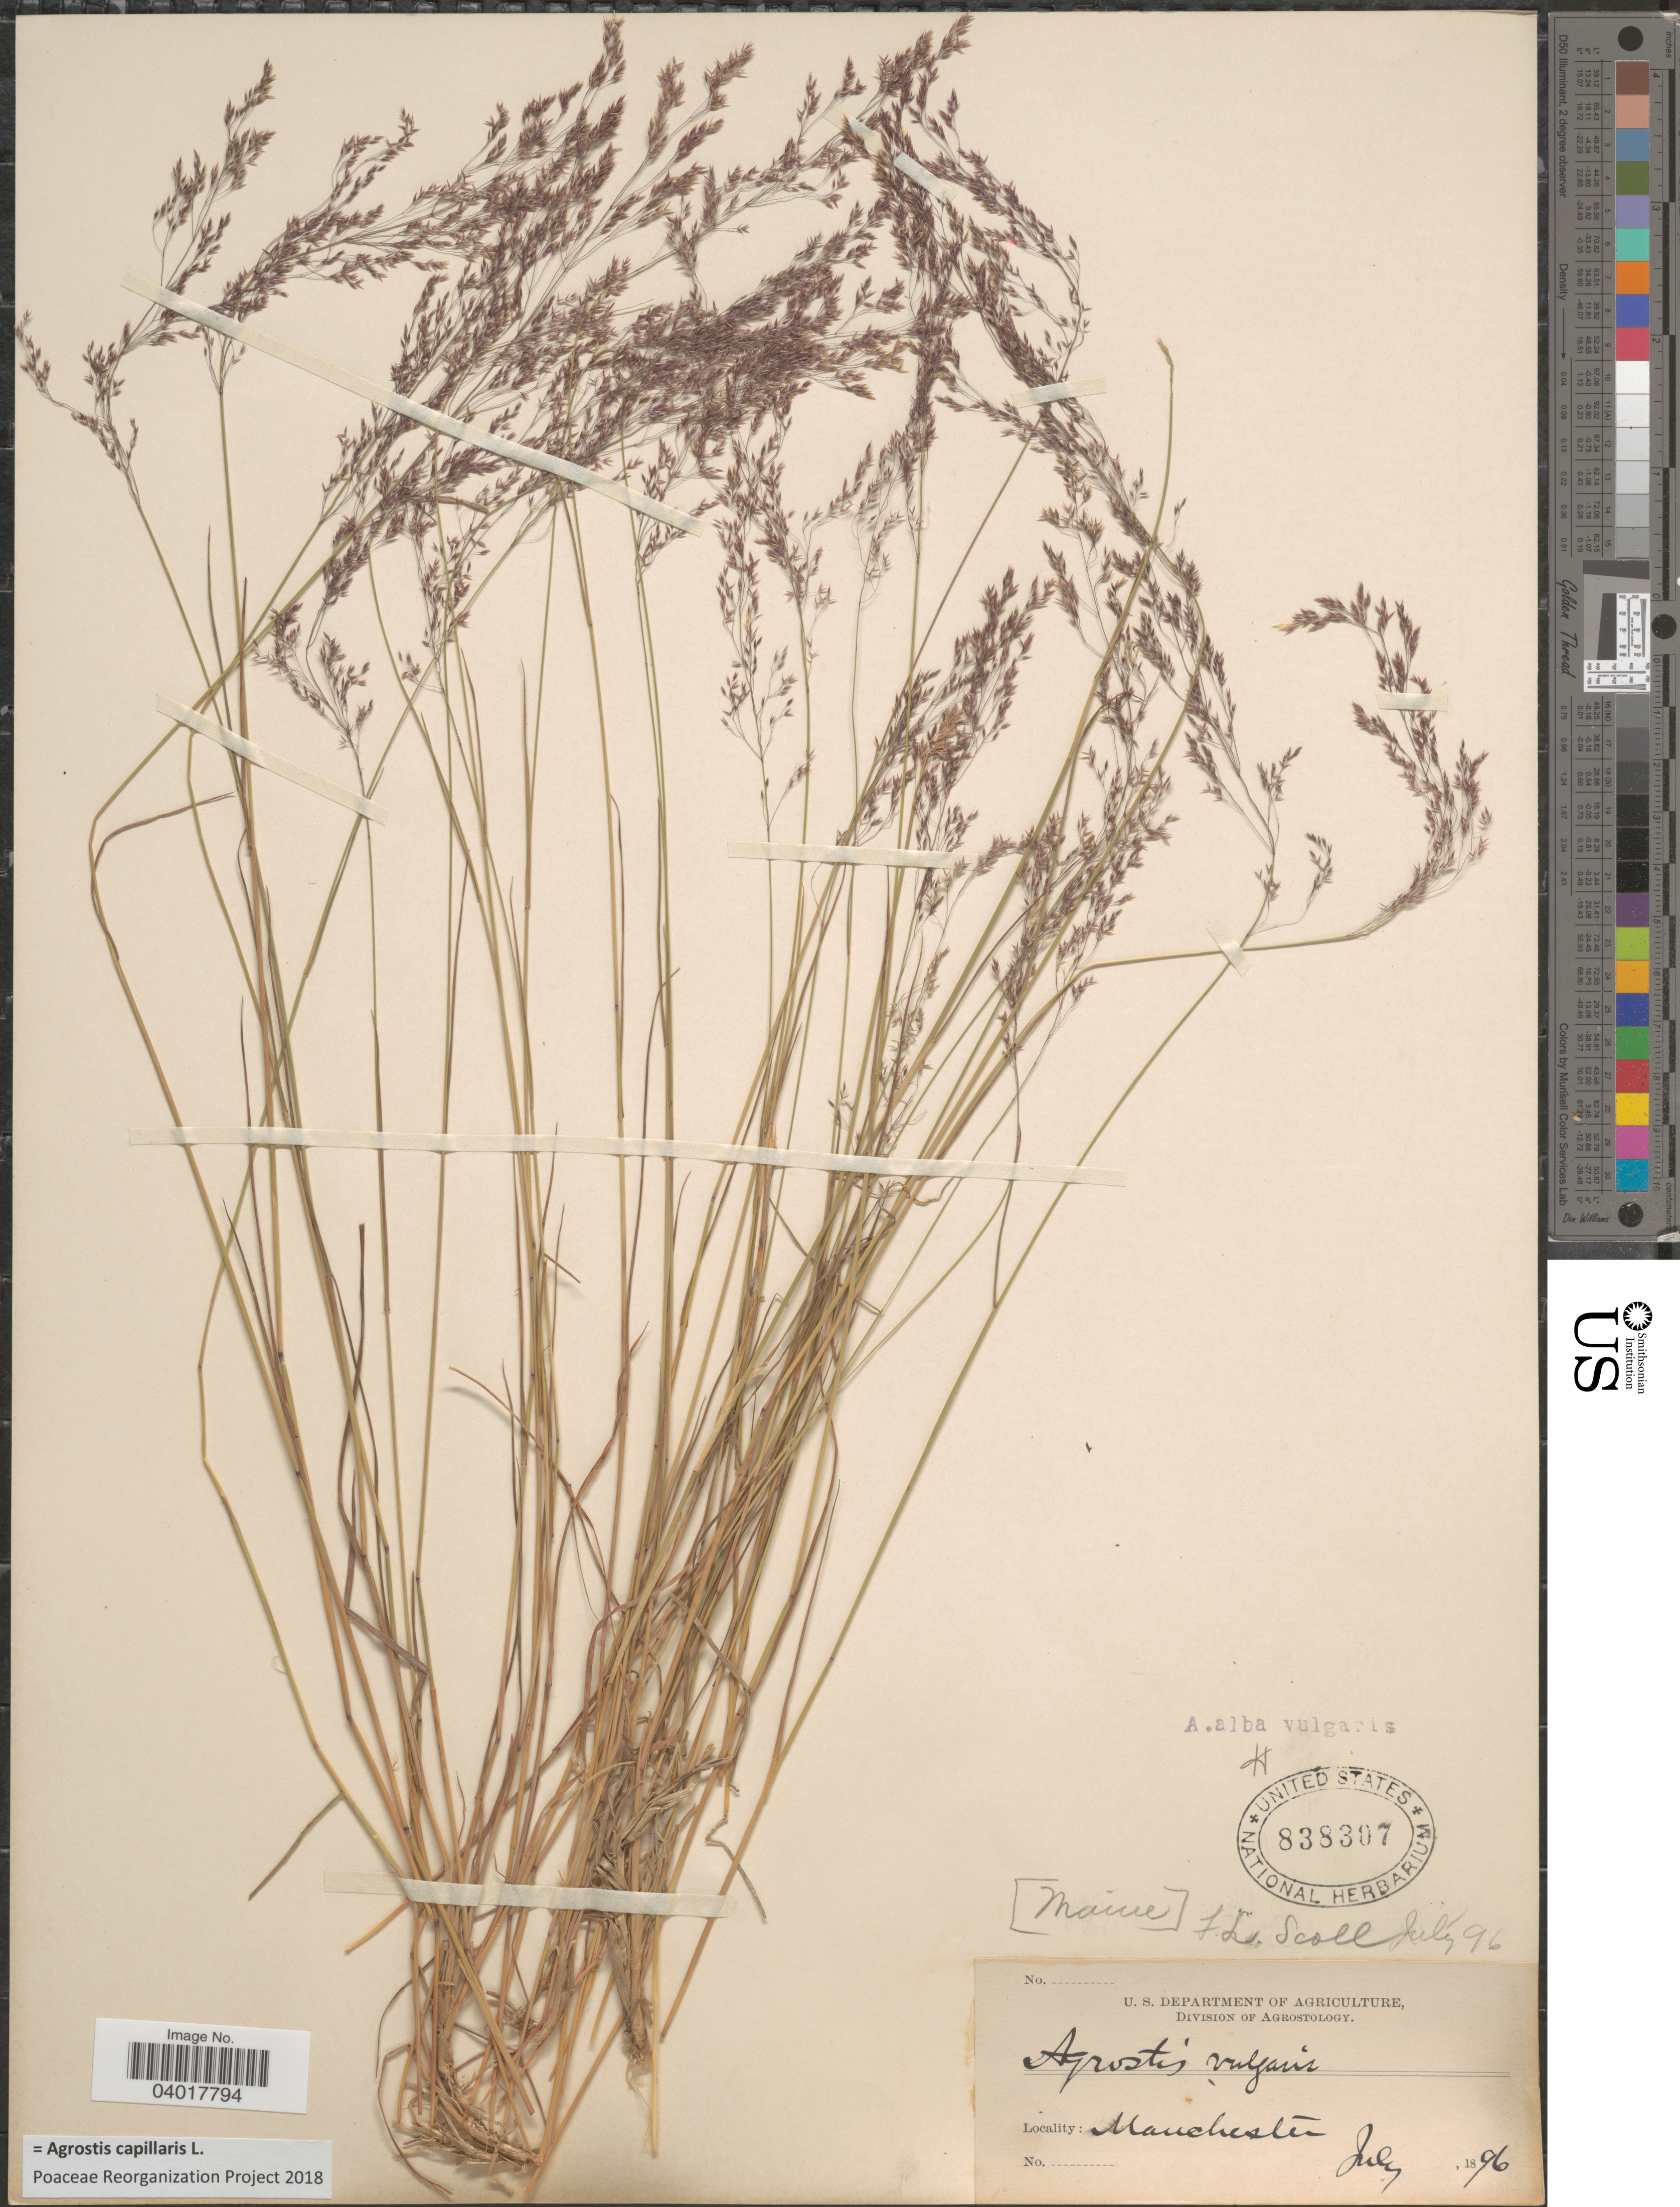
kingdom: Plantae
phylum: Tracheophyta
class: Liliopsida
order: Poales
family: Poaceae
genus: Agrostis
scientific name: Agrostis capillaris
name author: L.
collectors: F. L. Scribner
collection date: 1896-07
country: United States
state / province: Maine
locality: Manchester.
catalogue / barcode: US 838307